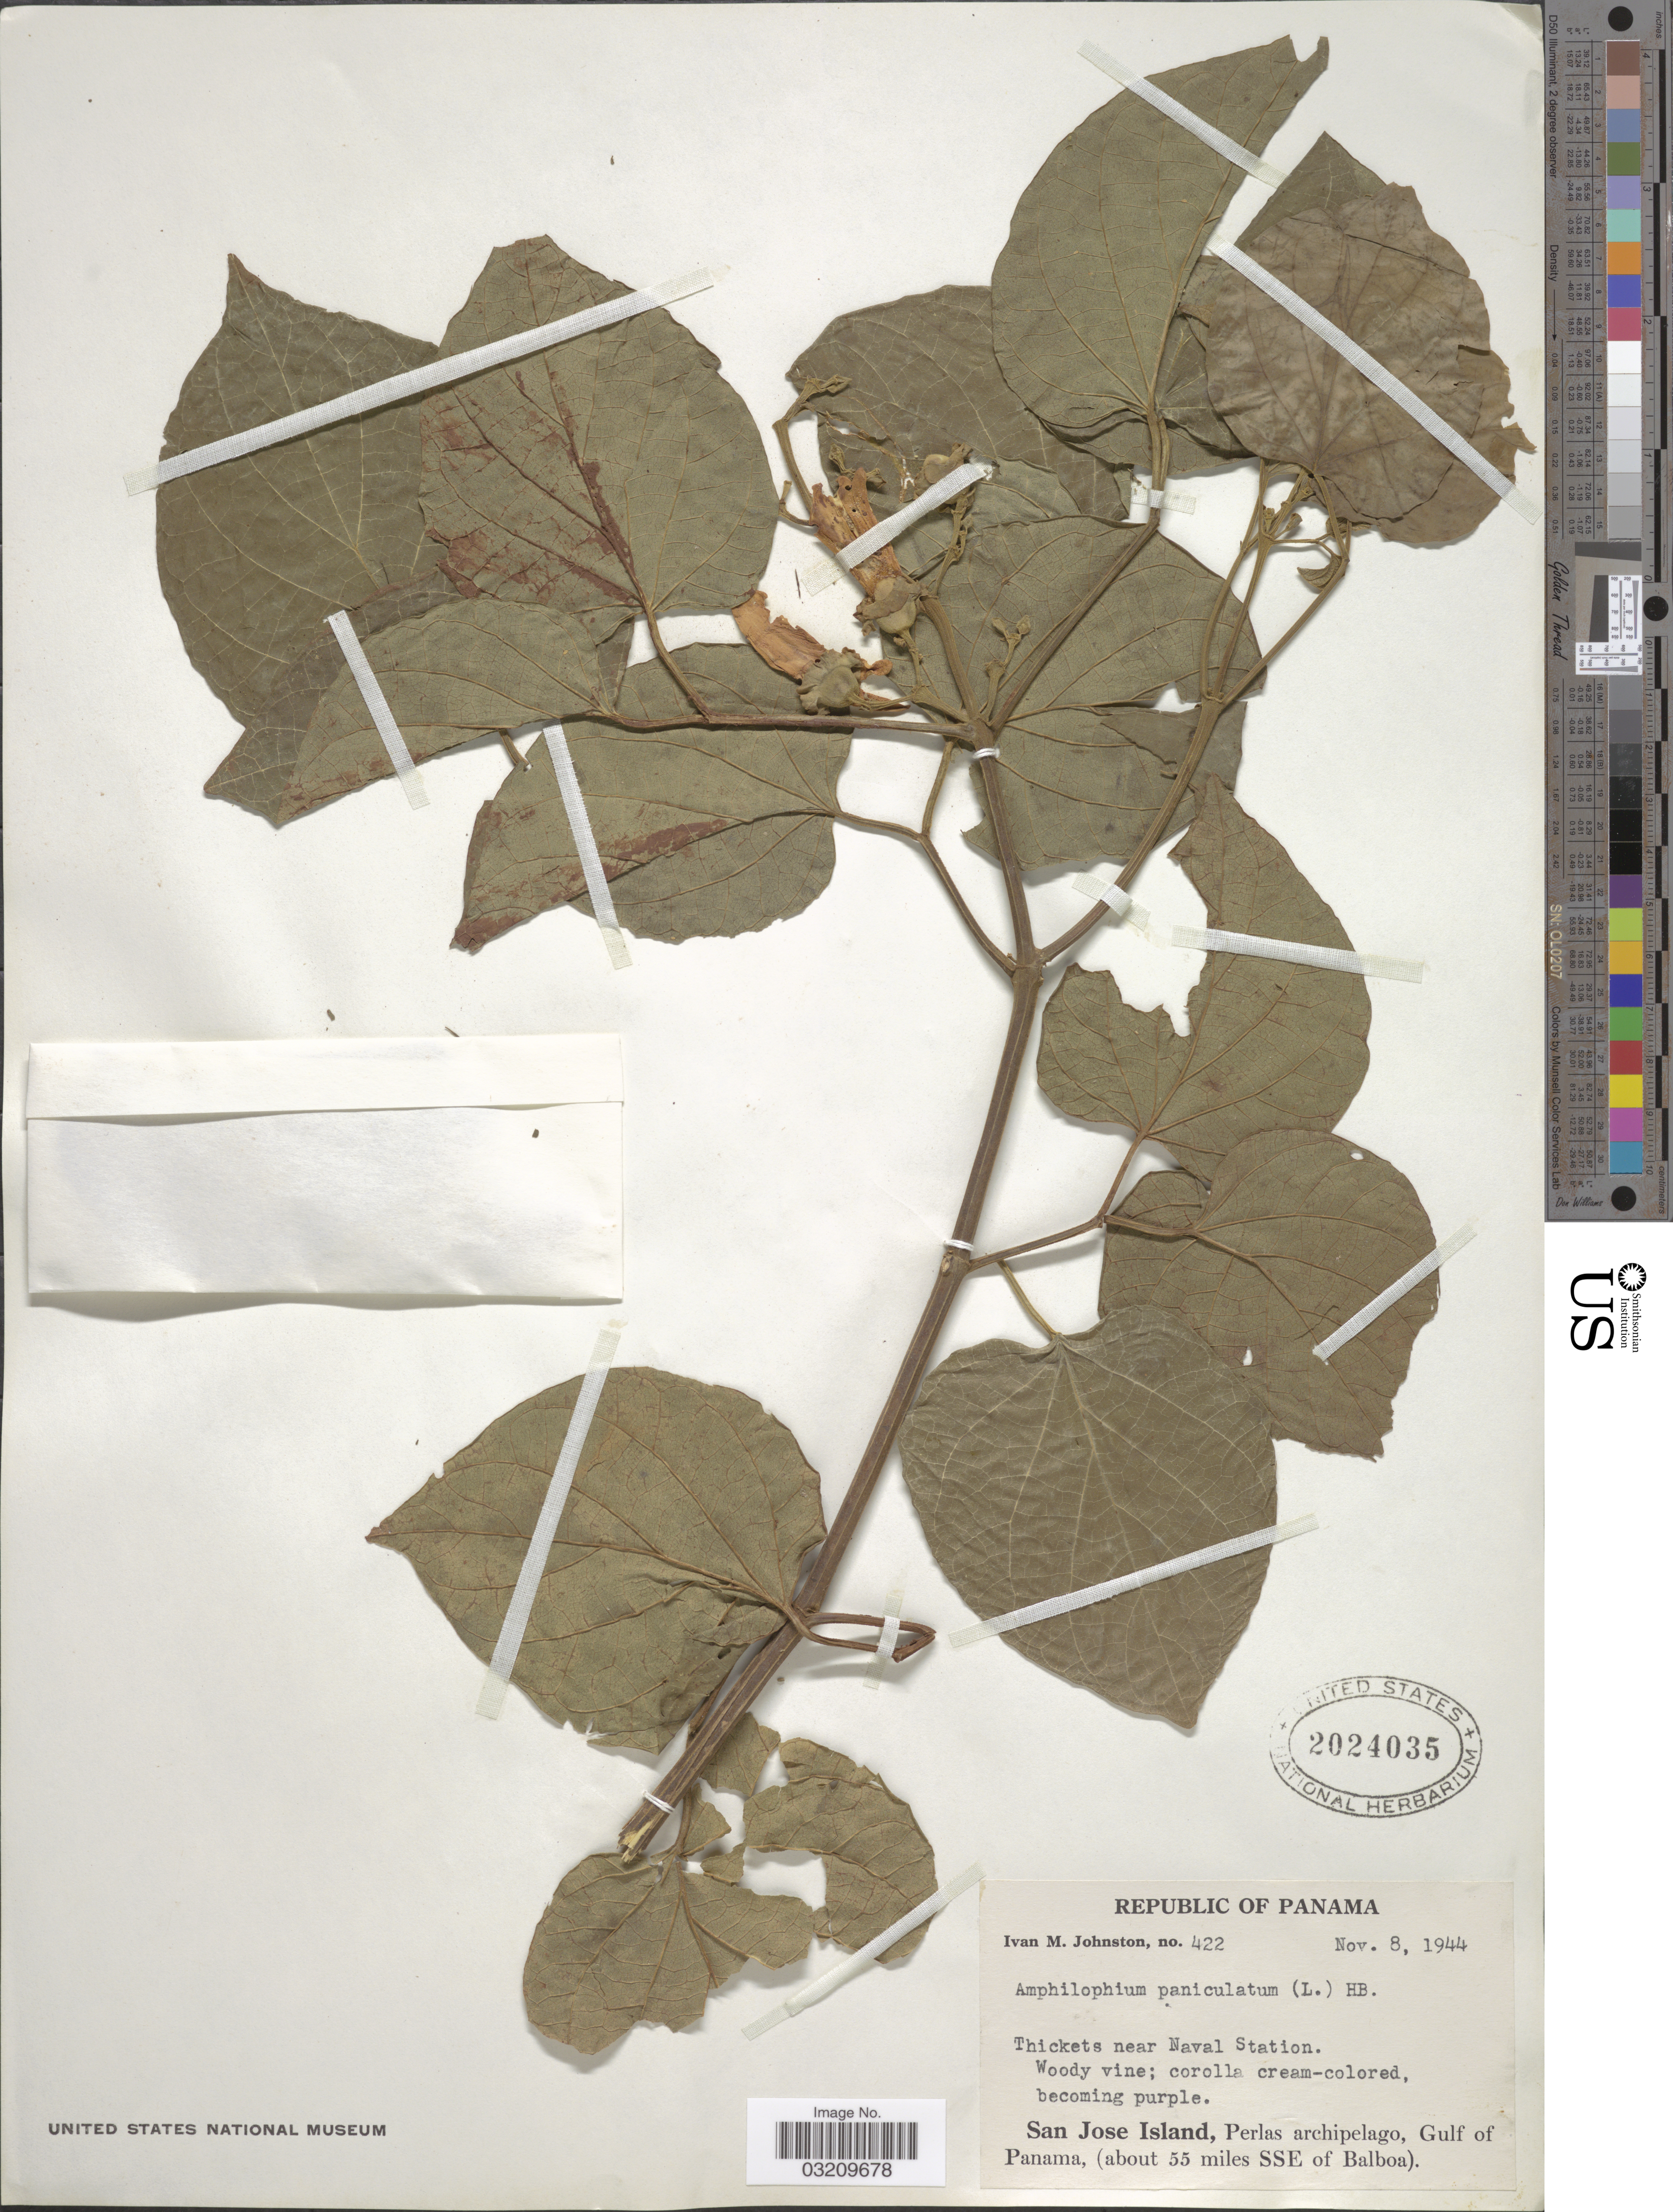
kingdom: Plantae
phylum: Tracheophyta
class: Magnoliopsida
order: Lamiales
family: Bignoniaceae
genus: Amphilophium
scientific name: Amphilophium paniculatum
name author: (L.) Kunth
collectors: I.M. Johnston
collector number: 422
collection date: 1944-11-08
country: Panama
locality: Thickets near Naval Station. San Jose Island, Perlas archipelago, Gulf of Panama, (about 55 miles SSE of Balboa).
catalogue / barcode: US 2024035